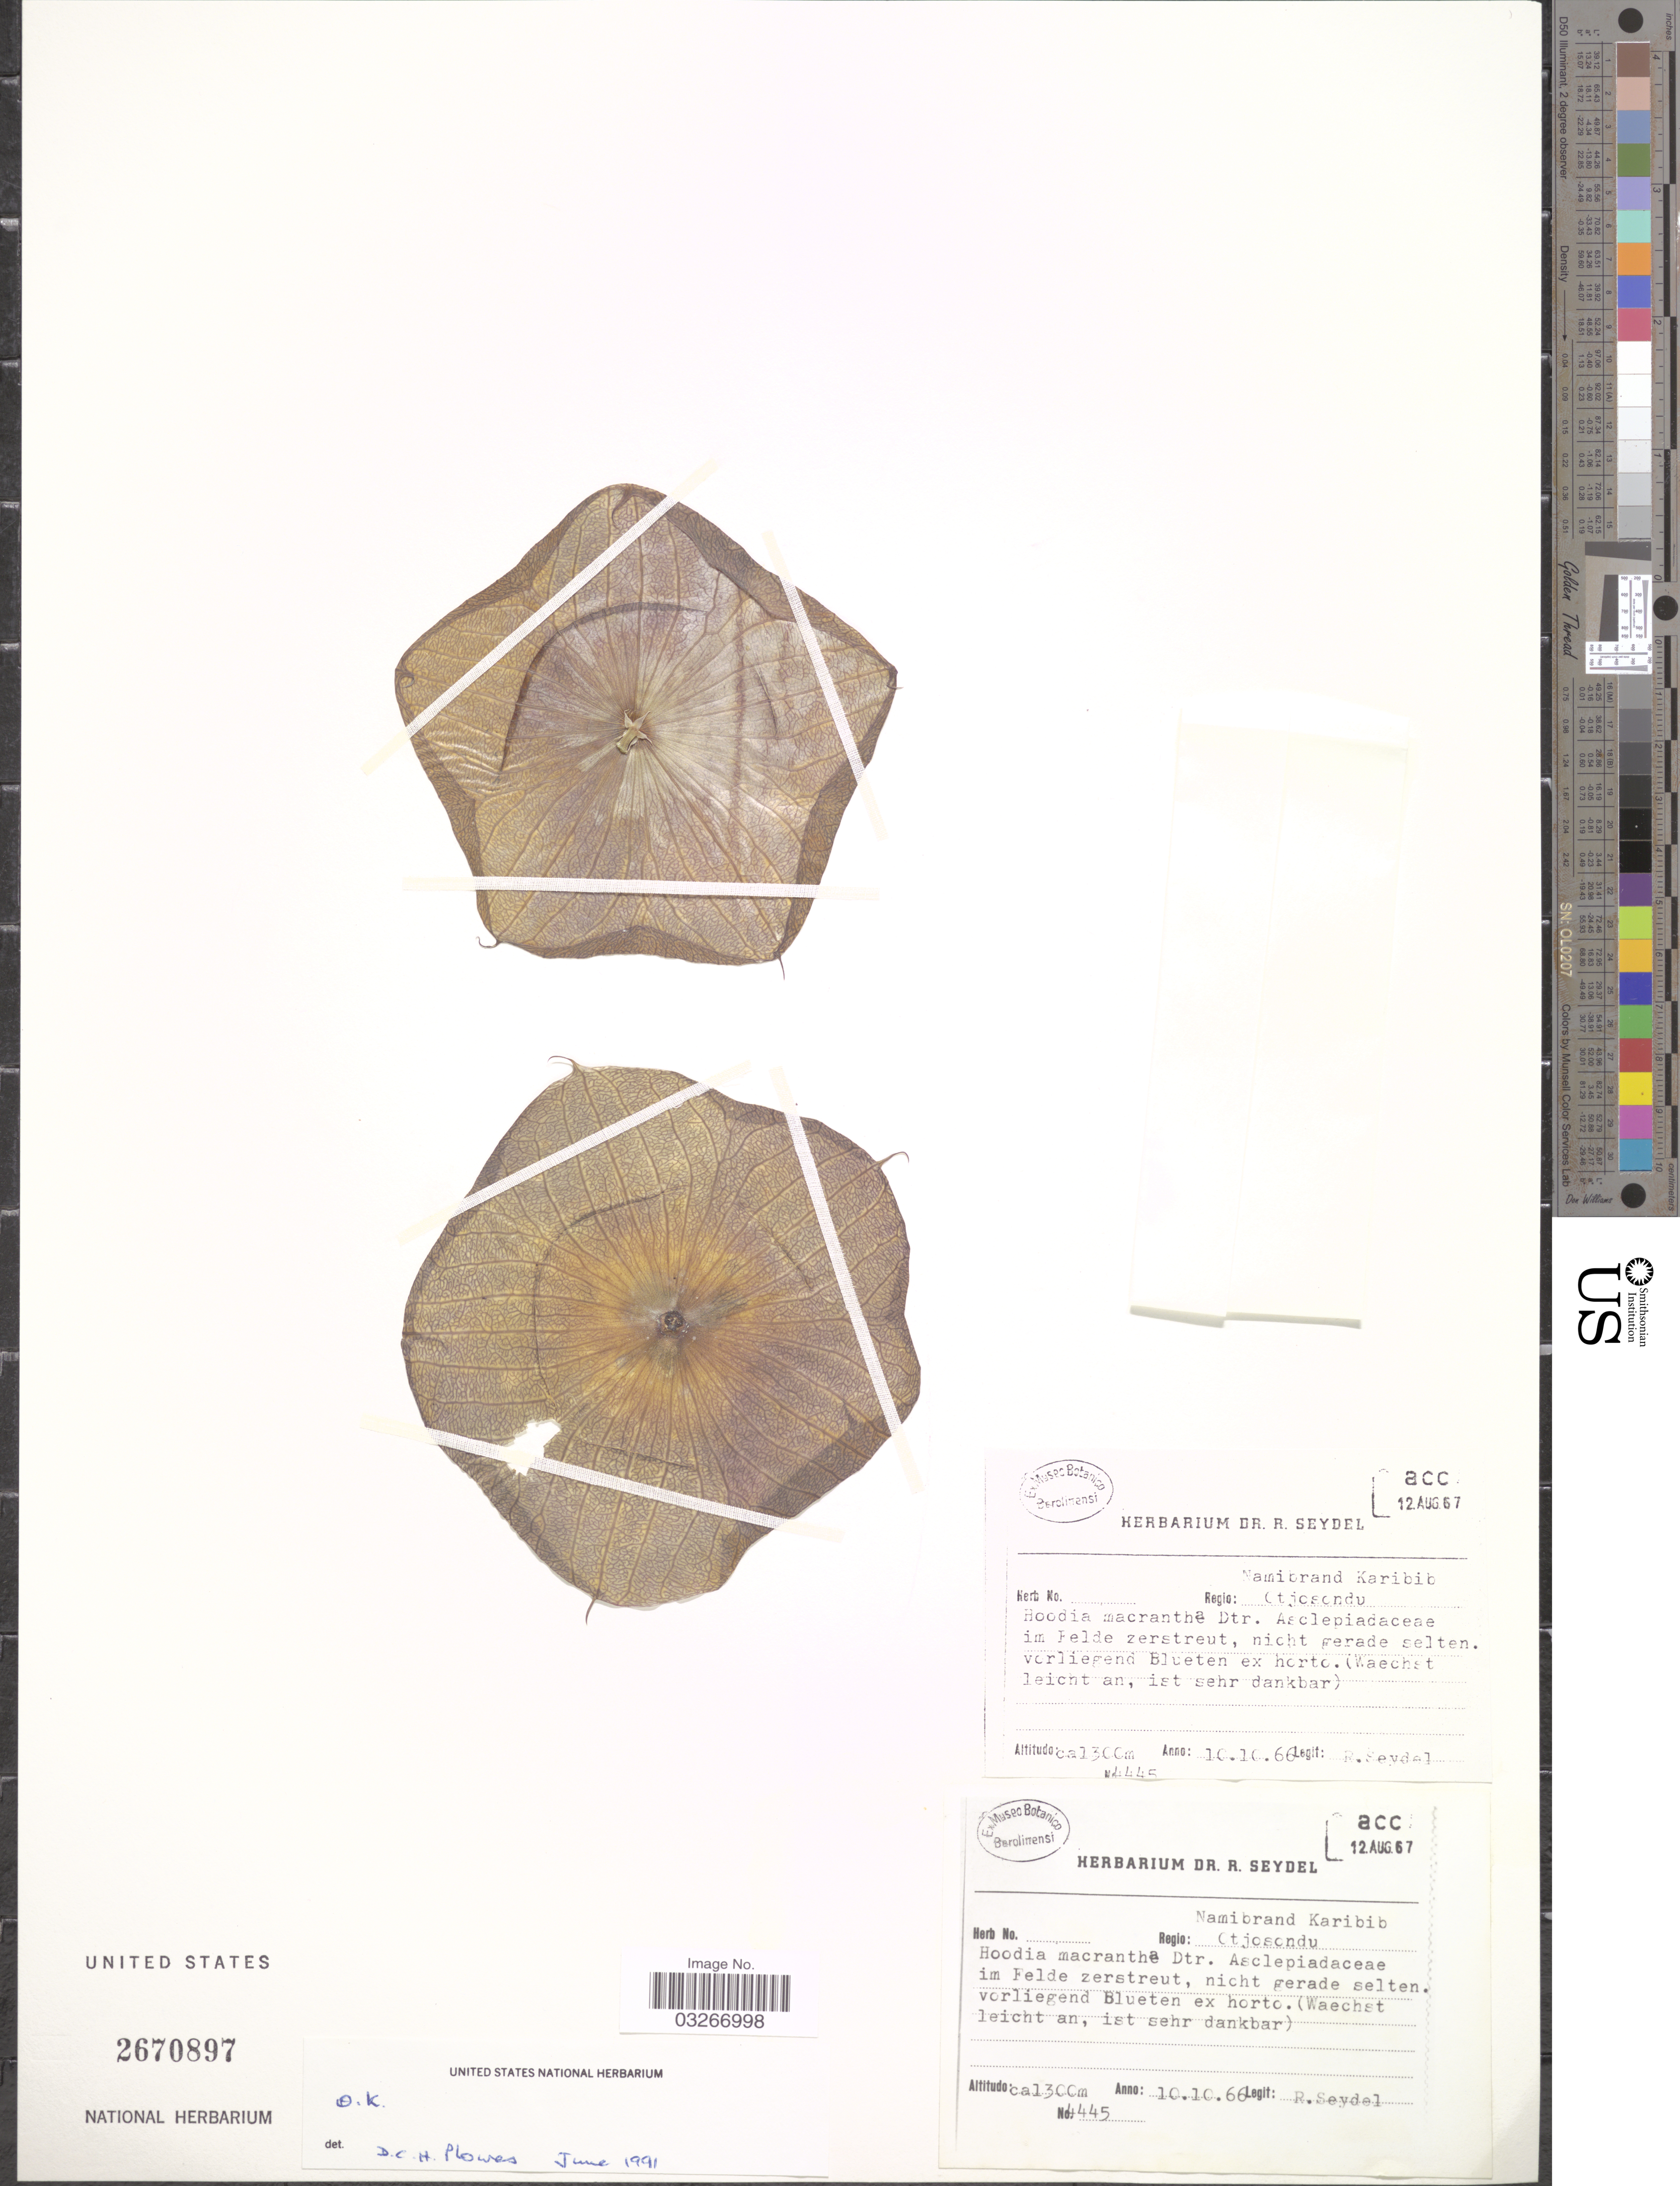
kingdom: Plantae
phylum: Tracheophyta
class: Magnoliopsida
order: Gentianales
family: Apocynaceae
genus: Hoodia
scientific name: Hoodia macrantha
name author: Dinter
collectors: R. Seydel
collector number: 4445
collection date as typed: Transcribed d/m/y: 10/10/66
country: Namibia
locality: Namibrand Karibib. Regio: Otjosondu.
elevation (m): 1300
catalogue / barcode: US 2670897